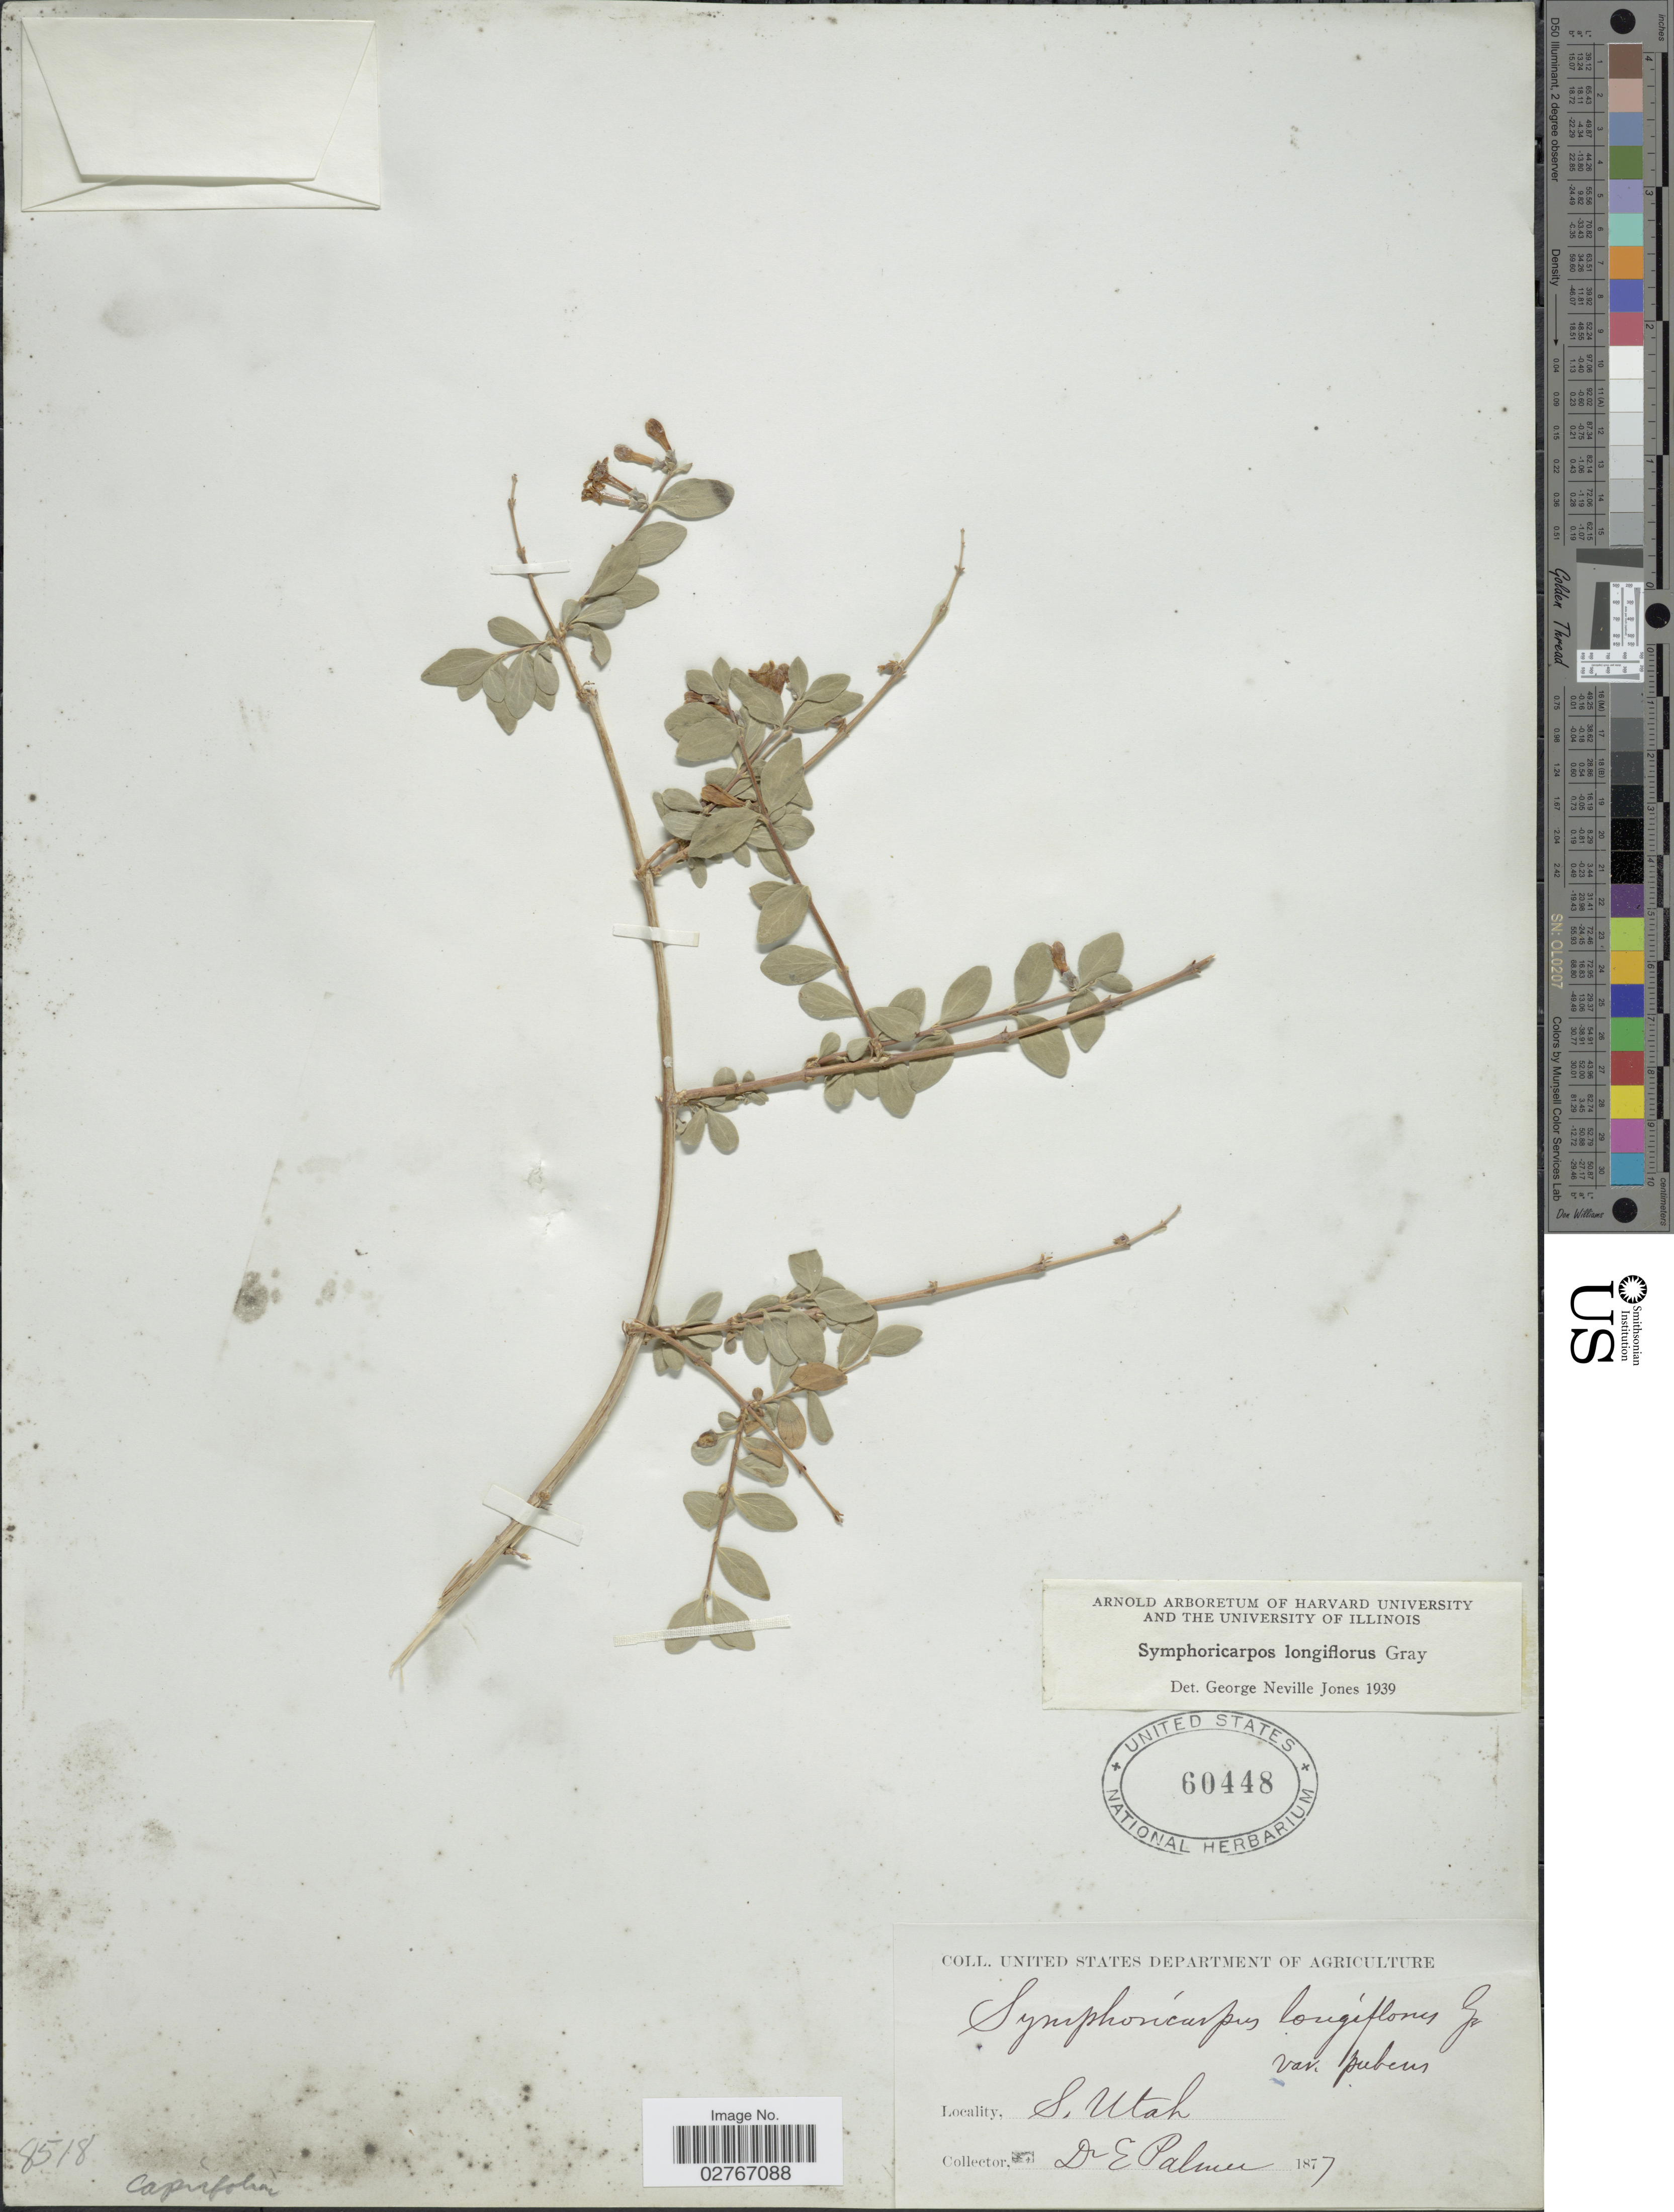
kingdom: Plantae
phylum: Tracheophyta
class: Magnoliopsida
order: Dipsacales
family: Caprifoliaceae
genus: Symphoricarpos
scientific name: Symphoricarpos longiflorus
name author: A. Gray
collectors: E. Palmer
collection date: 1877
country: United States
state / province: Utah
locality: S. Utah.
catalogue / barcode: US 60448